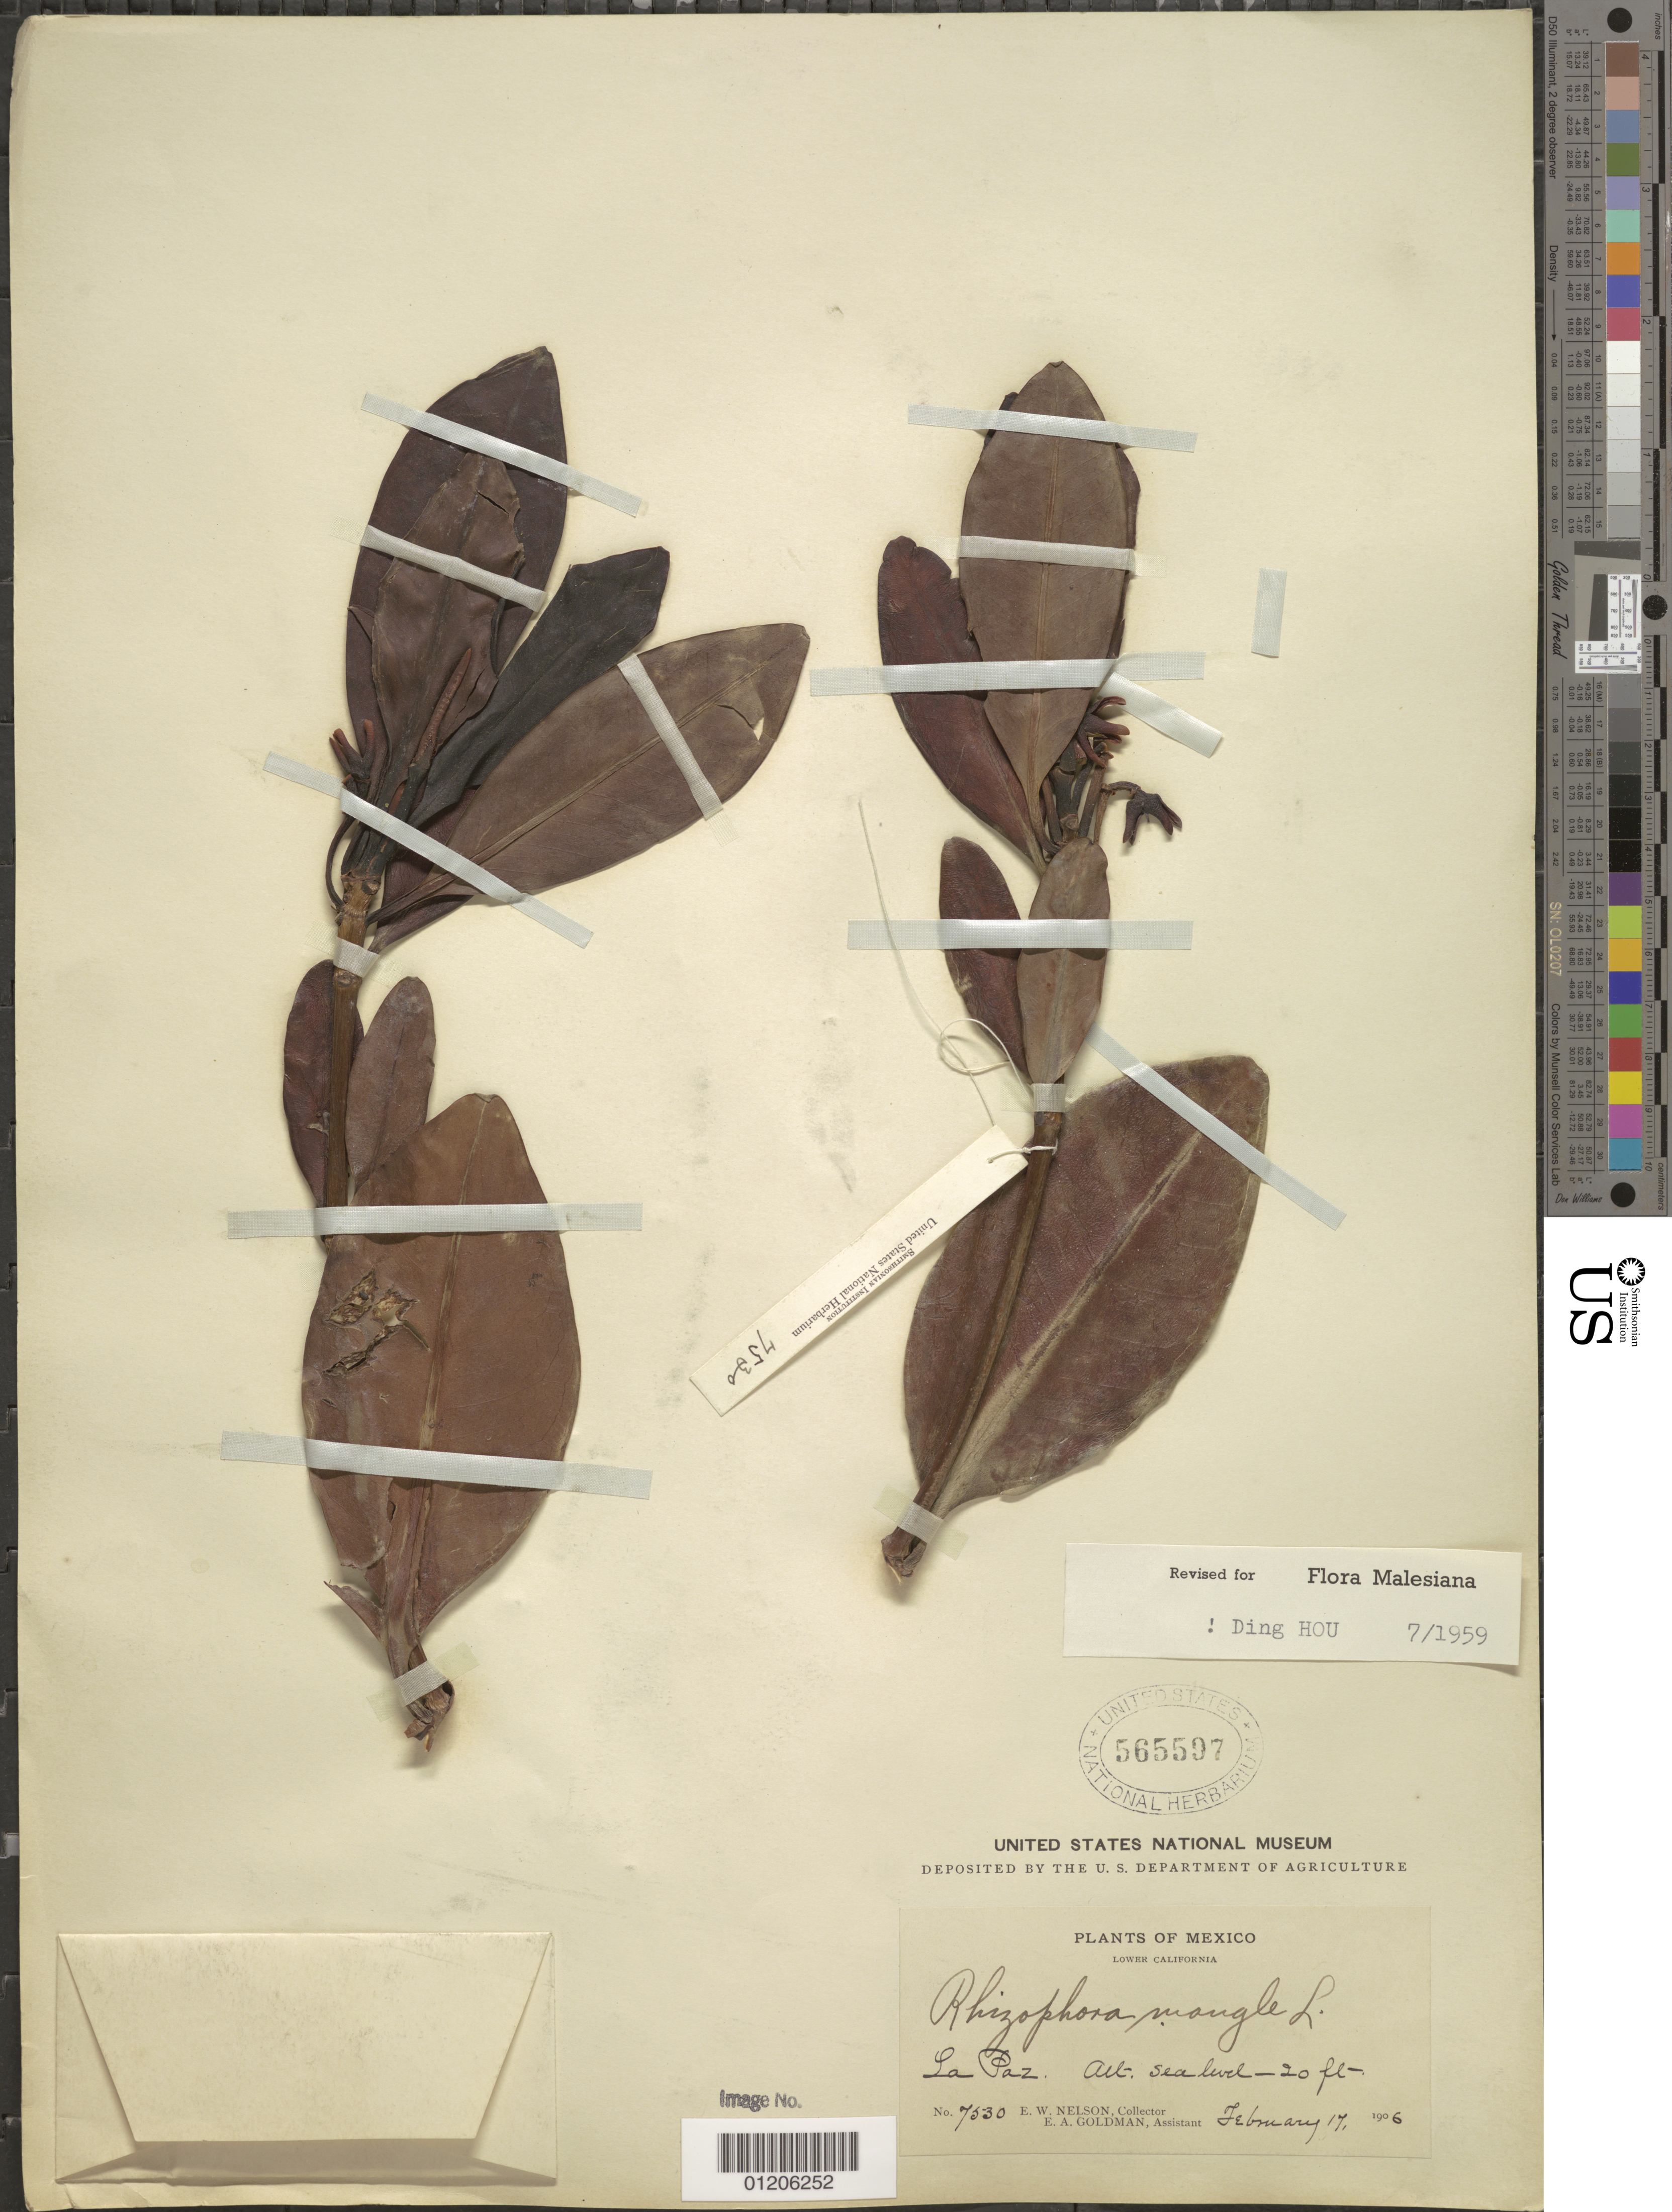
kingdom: Plantae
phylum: Tracheophyta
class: Magnoliopsida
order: Malpighiales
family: Rhizophoraceae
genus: Rhizophora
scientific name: Rhizophora mangle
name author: L.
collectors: E. W. Nelson & E. A. Goldman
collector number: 7530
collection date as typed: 17 Feb 1906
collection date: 1906-02-17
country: Mexico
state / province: Baja California Sur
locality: La Paz, Lower California.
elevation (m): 0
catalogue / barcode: US 565597